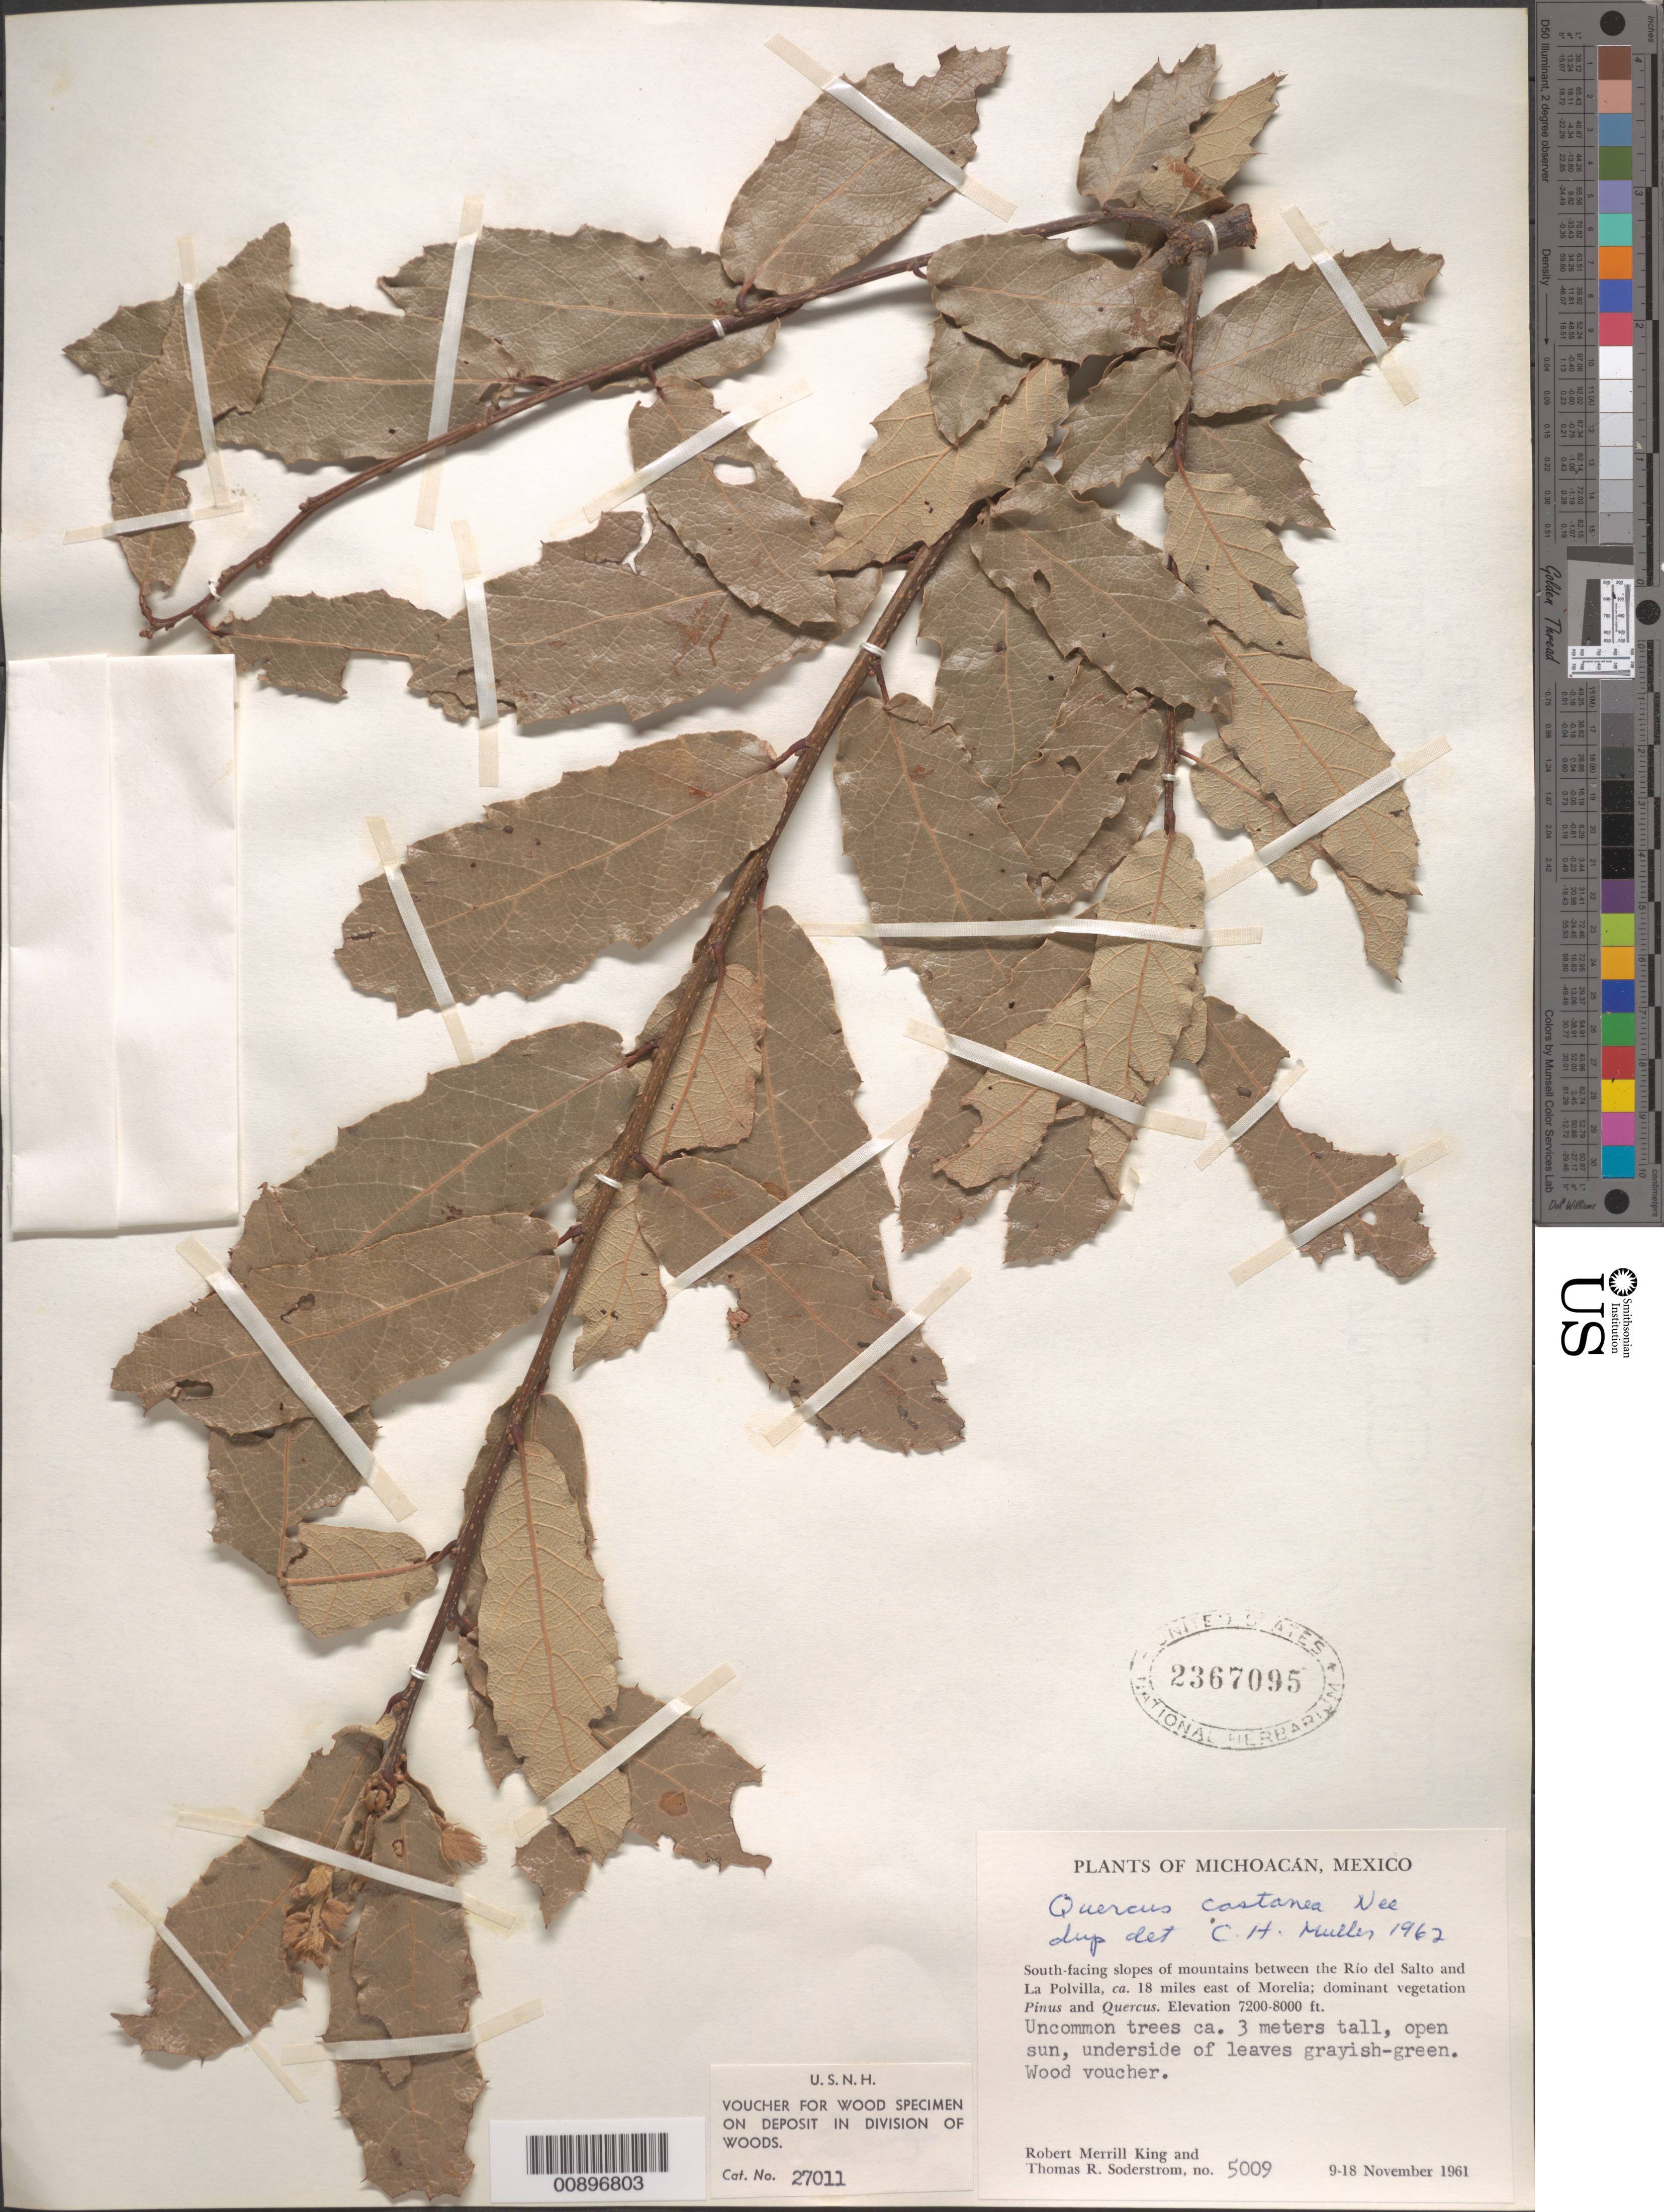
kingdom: Plantae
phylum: Tracheophyta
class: Magnoliopsida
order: Fagales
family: Fagaceae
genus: Quercus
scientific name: Quercus castanea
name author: Née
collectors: R. M. King & T. R. Soderstrom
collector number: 5009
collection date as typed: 09 Nov 1961 to 18 Nov 1961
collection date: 1961-11-09/1961-11-18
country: Mexico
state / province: Michoacán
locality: South-facing slopes of mountains between the Río del Salto and La Polvilla, ca. 18 miles east of Morelia, Michoacán.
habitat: Dominant vegetation Pinus and Quercus. Open sun.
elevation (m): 2195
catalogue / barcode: US 2367095